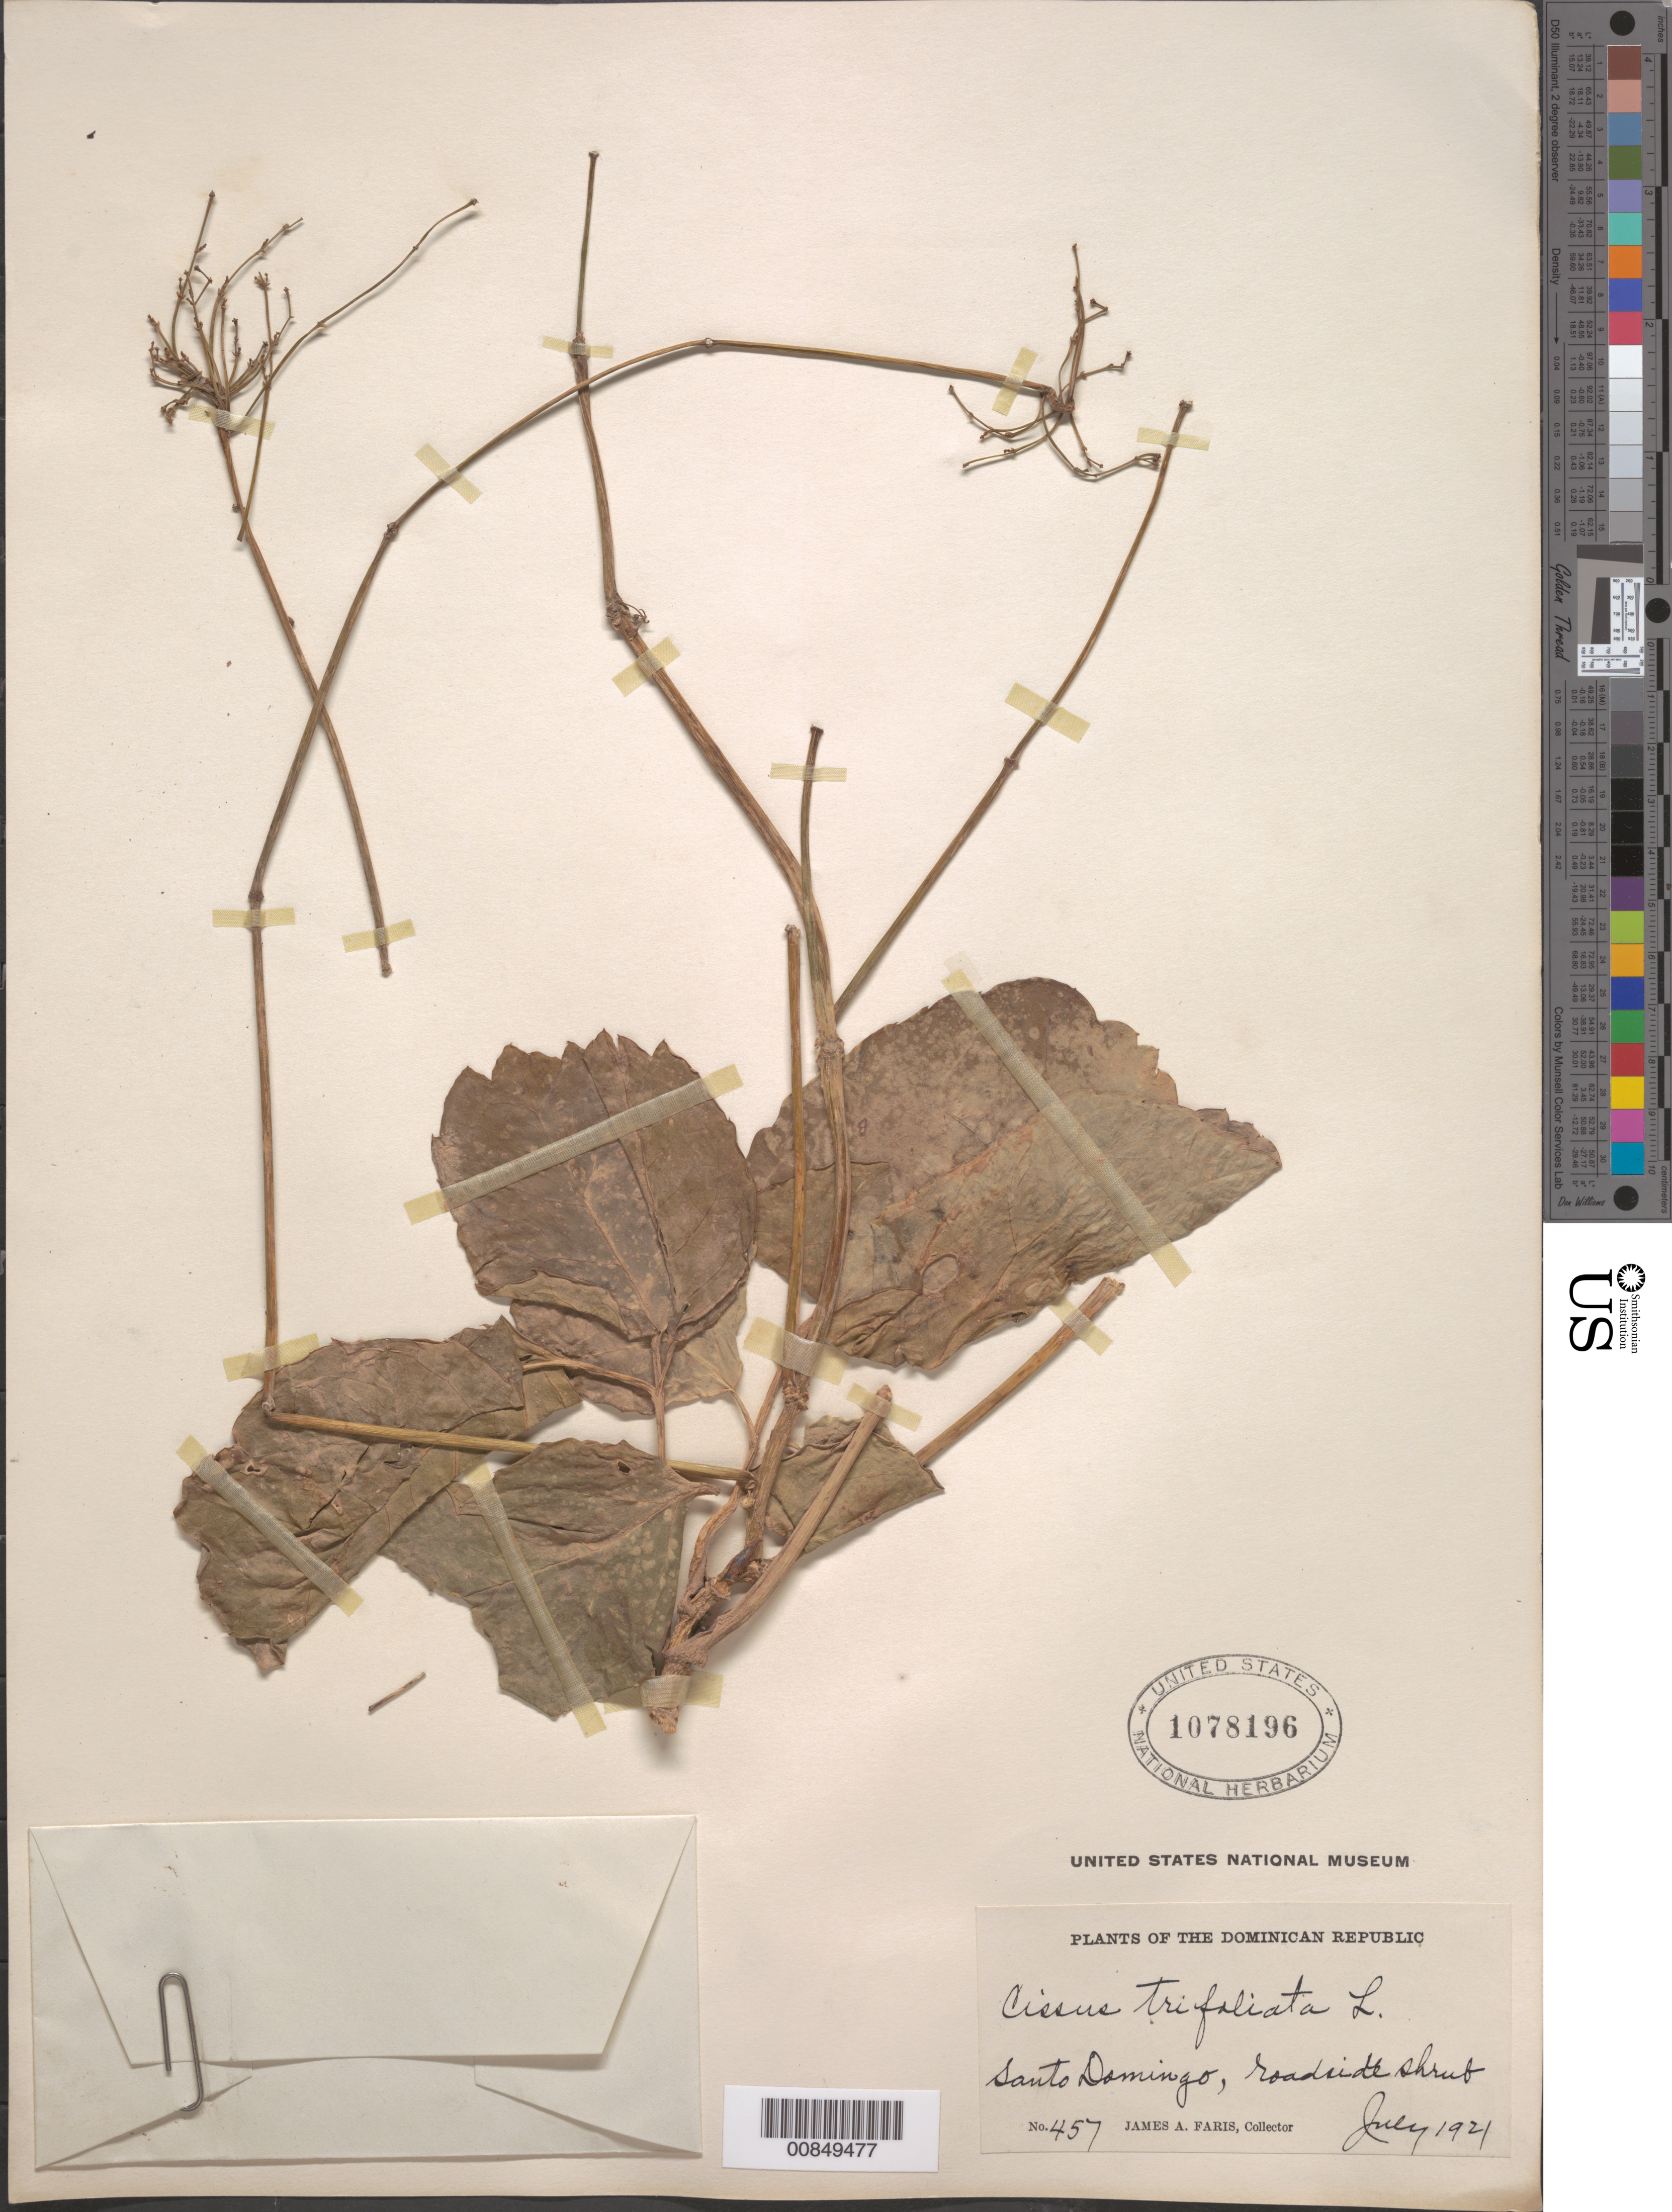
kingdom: Plantae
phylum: Tracheophyta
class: Magnoliopsida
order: Vitales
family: Vitaceae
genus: Cissus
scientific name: Cissus trifoliata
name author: (L.) L.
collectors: J. Faris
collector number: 457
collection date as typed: Jul 1921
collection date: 1921-07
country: Dominican Republic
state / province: San Cristóbal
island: Hispaniola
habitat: Roadside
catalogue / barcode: US 1078196